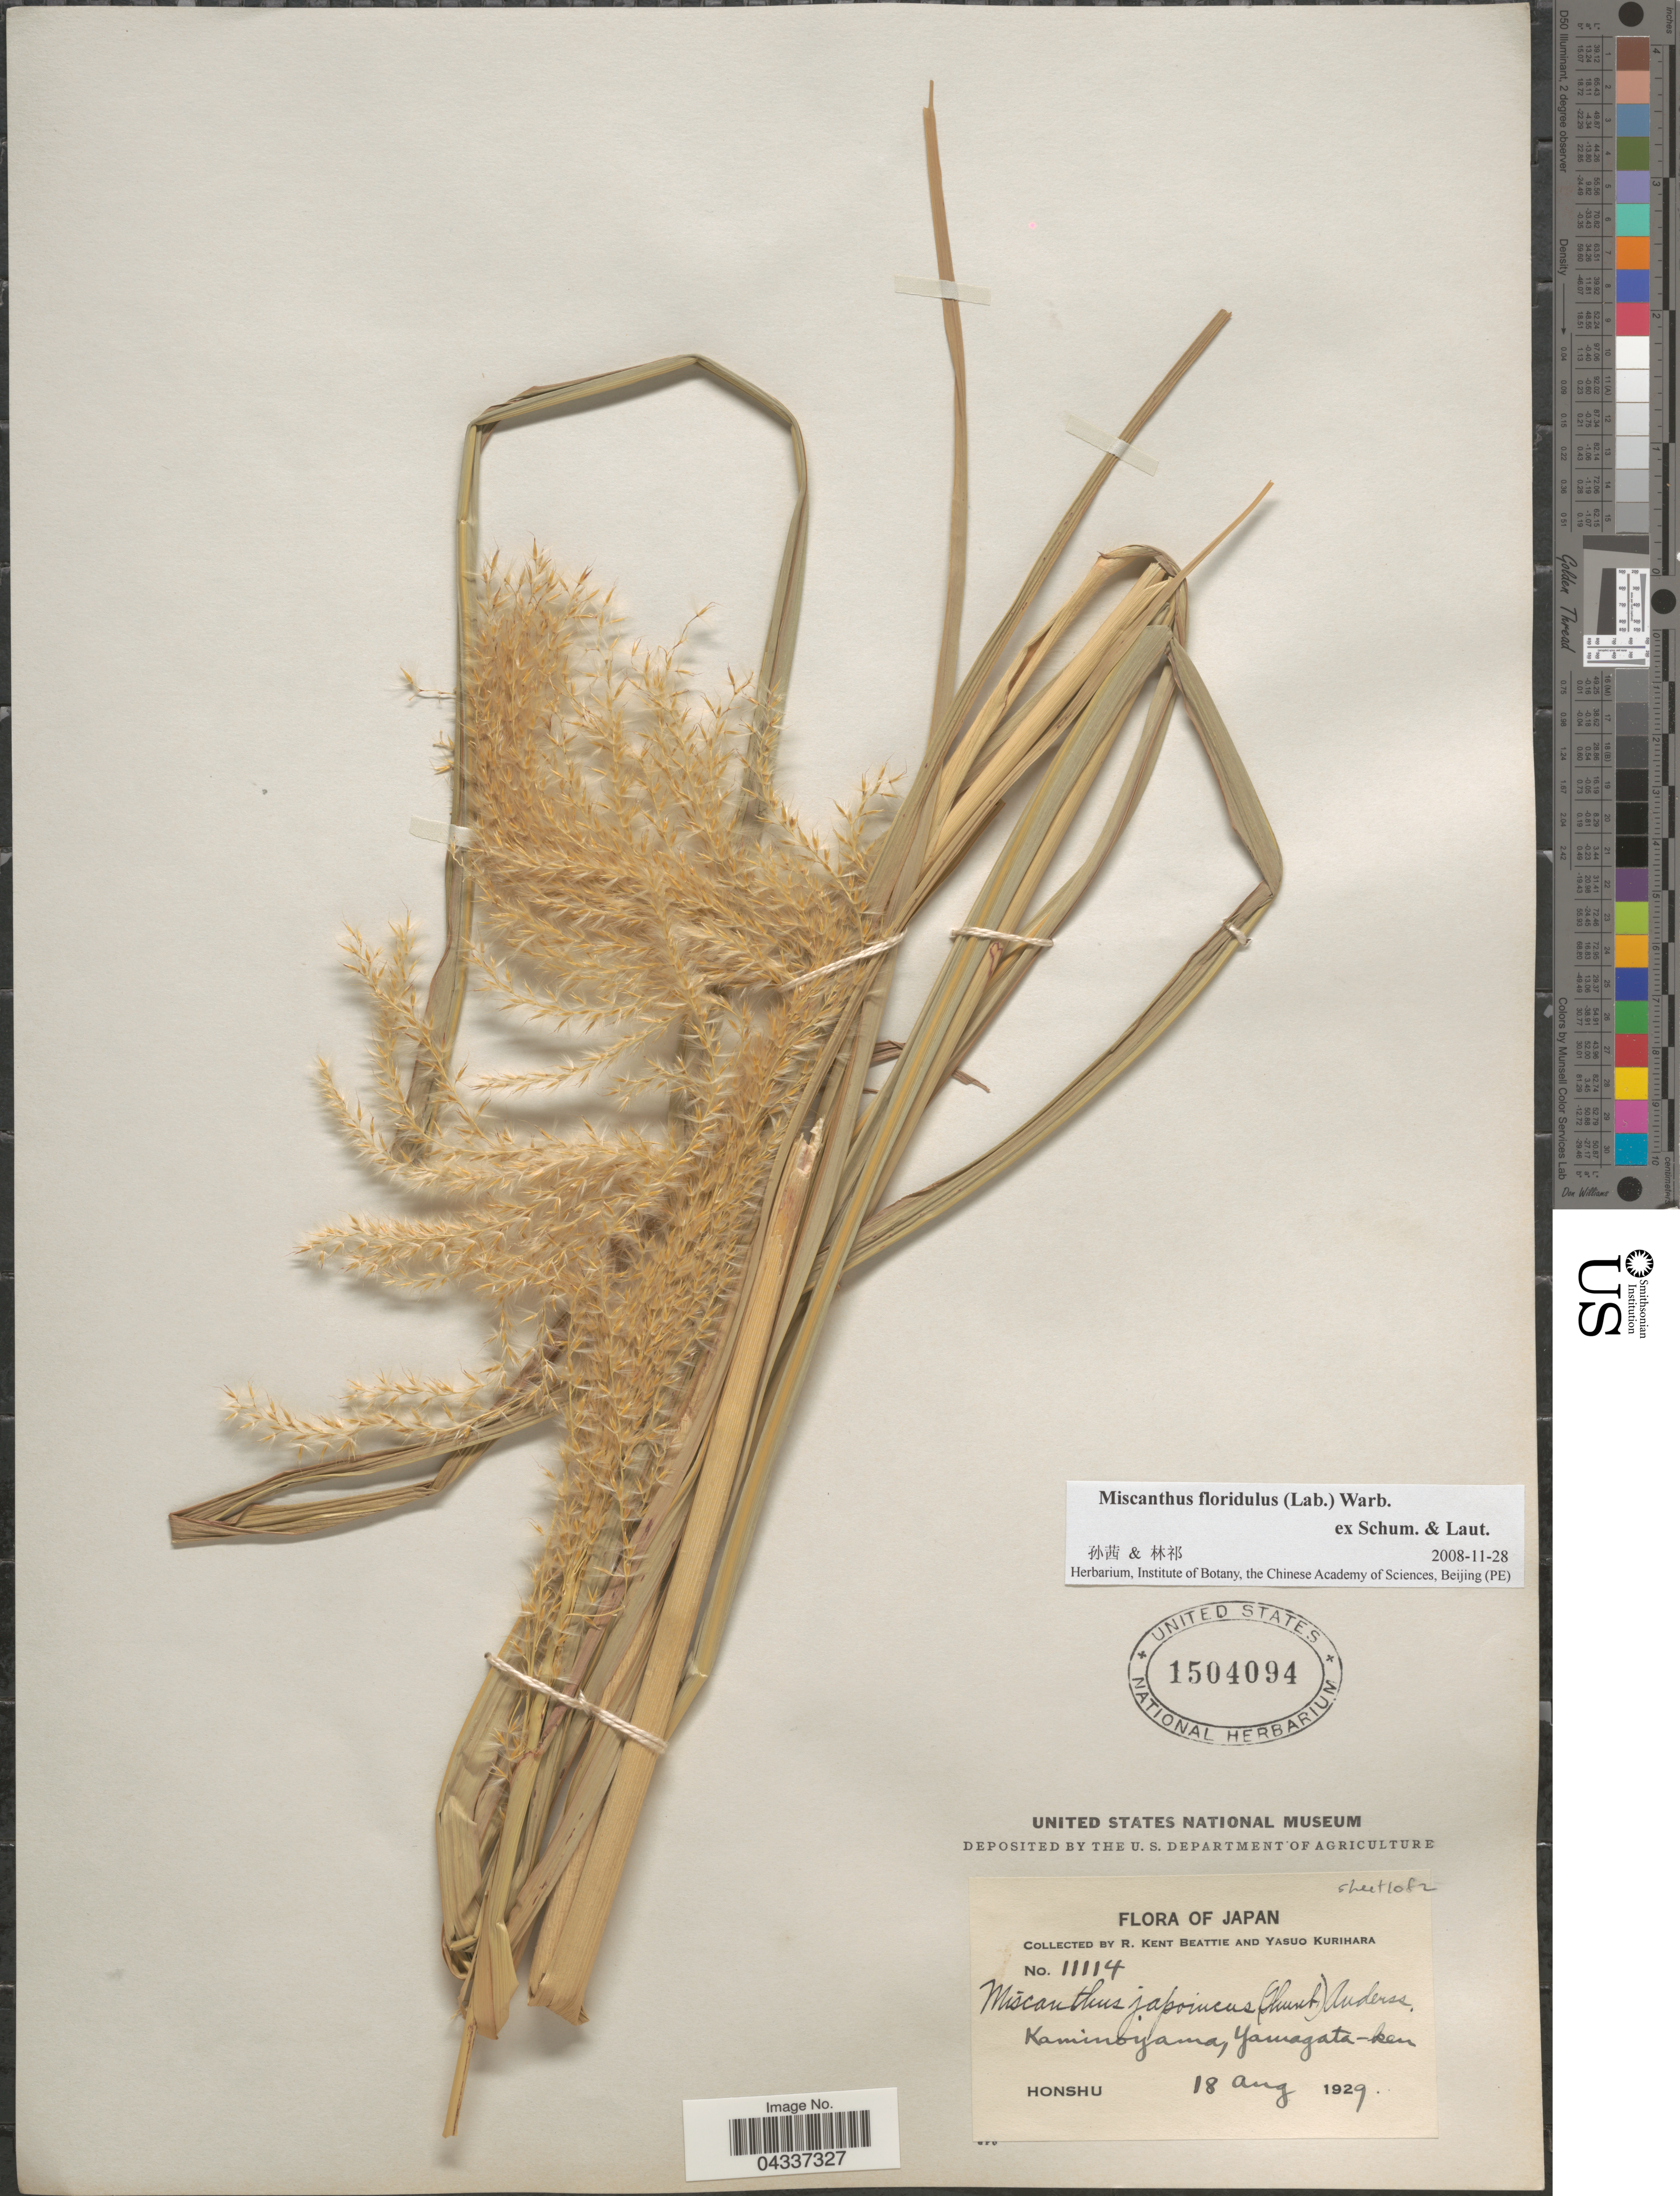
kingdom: Plantae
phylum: Tracheophyta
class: Liliopsida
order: Poales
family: Poaceae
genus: Miscanthus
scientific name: Miscanthus floridulus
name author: (Labill.) Warb.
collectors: R. K. Beattie & Y. Kurihara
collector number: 11114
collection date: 1929-08-18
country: Japan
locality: Kaminoyama, Yamagata-ken. Honshu.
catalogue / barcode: US 1504094